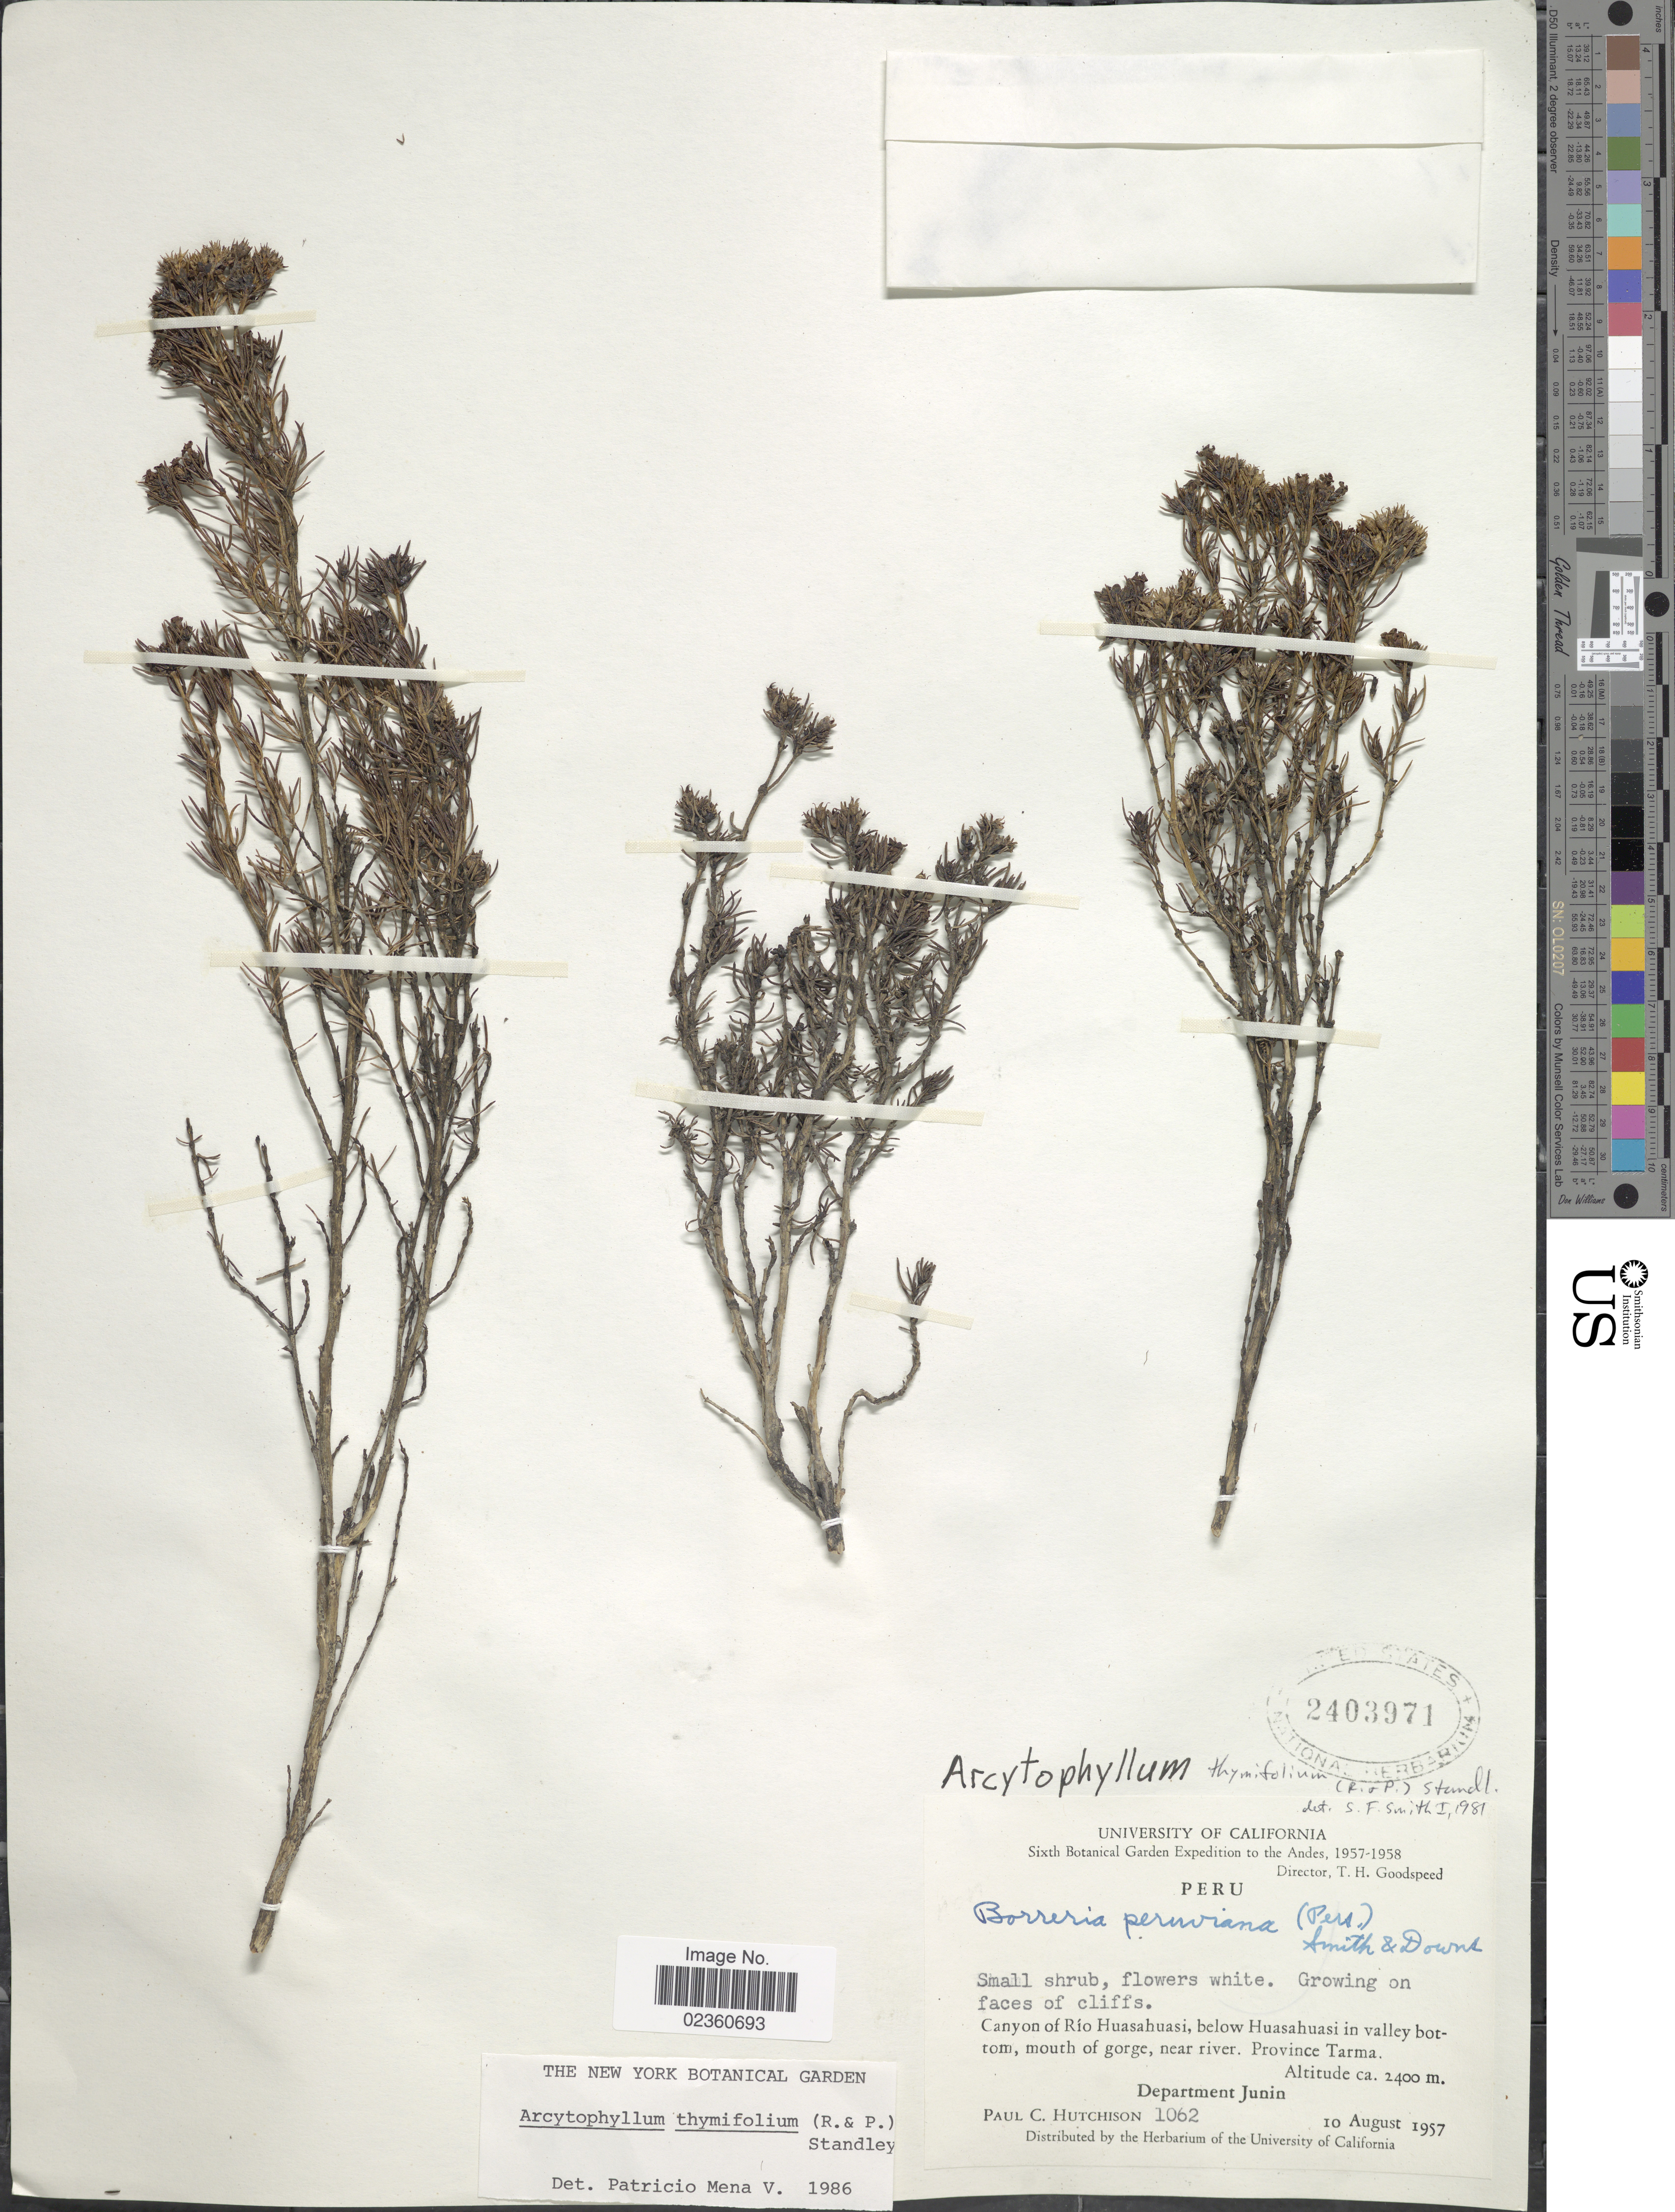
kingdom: Plantae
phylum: Tracheophyta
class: Magnoliopsida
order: Gentianales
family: Rubiaceae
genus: Arcytophyllum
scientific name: Arcytophyllum thymifolium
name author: (Ruiz & Pav.) Standl.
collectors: P. C. Hutchison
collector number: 1062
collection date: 1957-08-10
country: Peru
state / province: Junín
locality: The Andes, Growing on faces of cliffs, Canyon of Río Huasahuasi, below Huasahuasi in valley bottom, mouth of gorge, near river, Province Tarma, Department Junin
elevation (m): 2400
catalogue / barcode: US 2403971